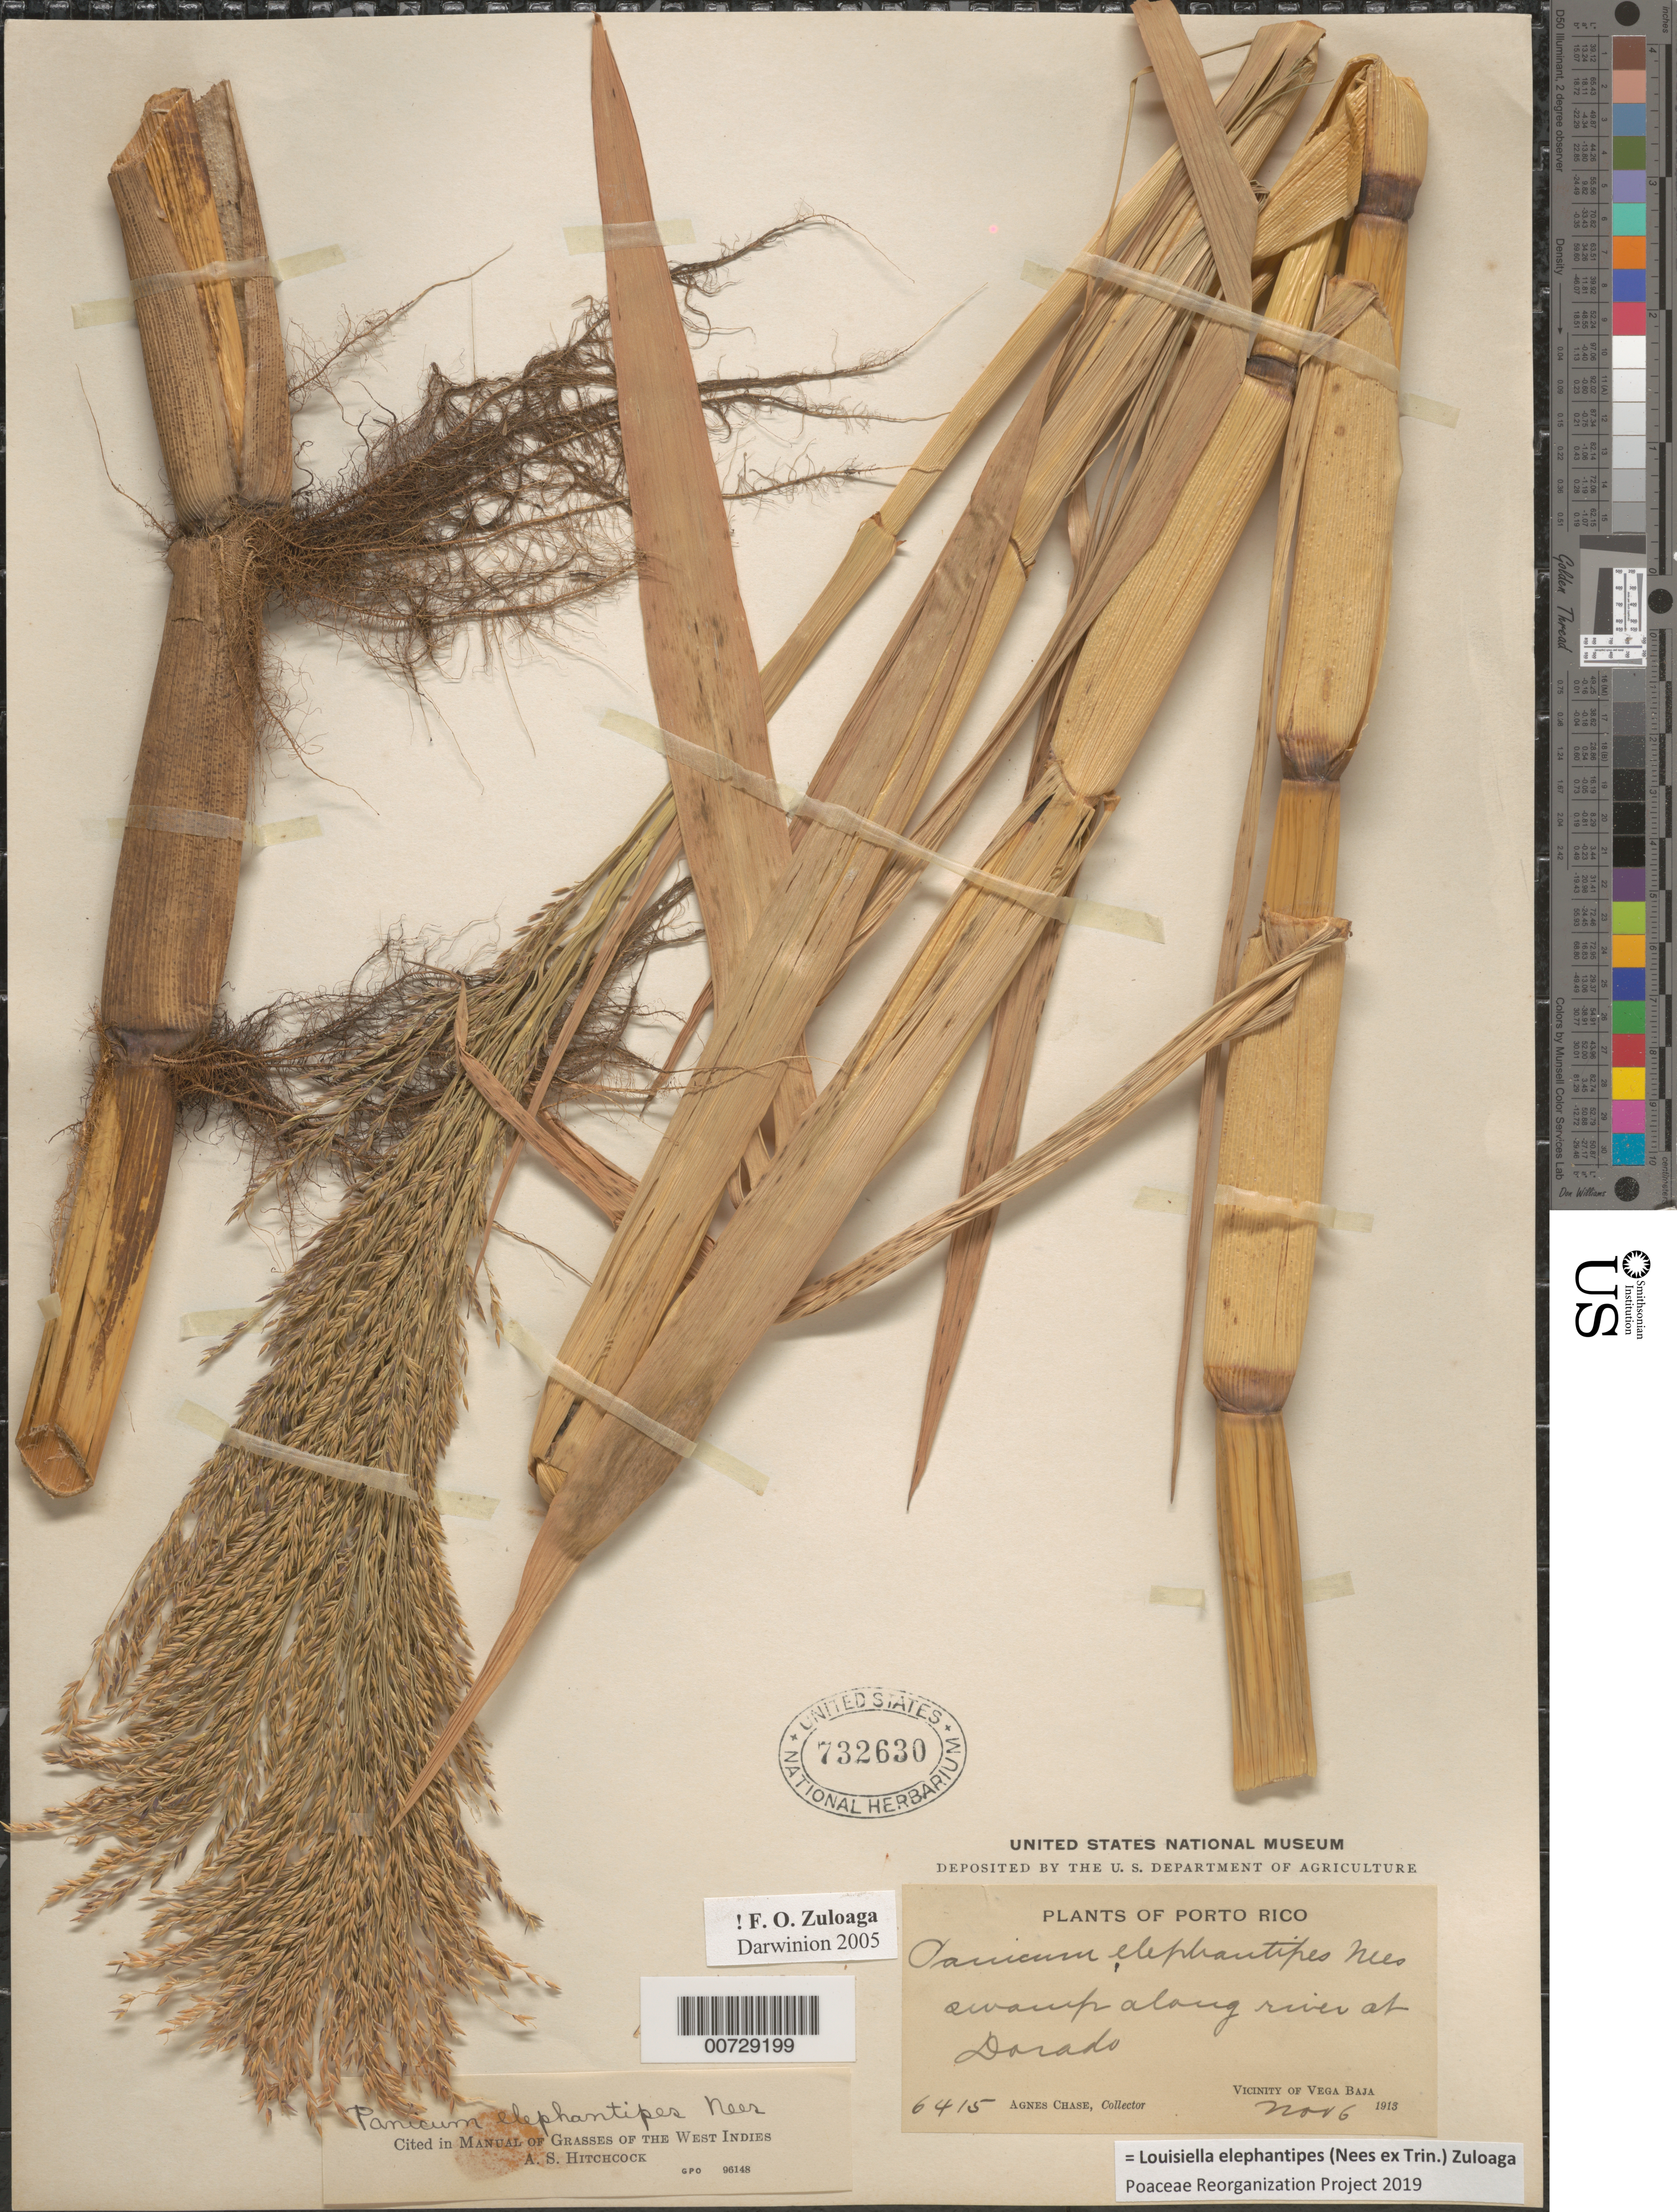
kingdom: Plantae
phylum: Tracheophyta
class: Liliopsida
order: Poales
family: Poaceae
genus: Panicum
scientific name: Panicum elephantipes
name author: Nees ex Trin.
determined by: Hitchcock, Albert S.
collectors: A. Chase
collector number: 6415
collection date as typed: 06 Nov 1913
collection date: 1913-11-06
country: Puerto Rico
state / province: Vega Baja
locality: Vega Baja, vic of; Dorado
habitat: Swamp along river at Dorado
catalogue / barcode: US 732630